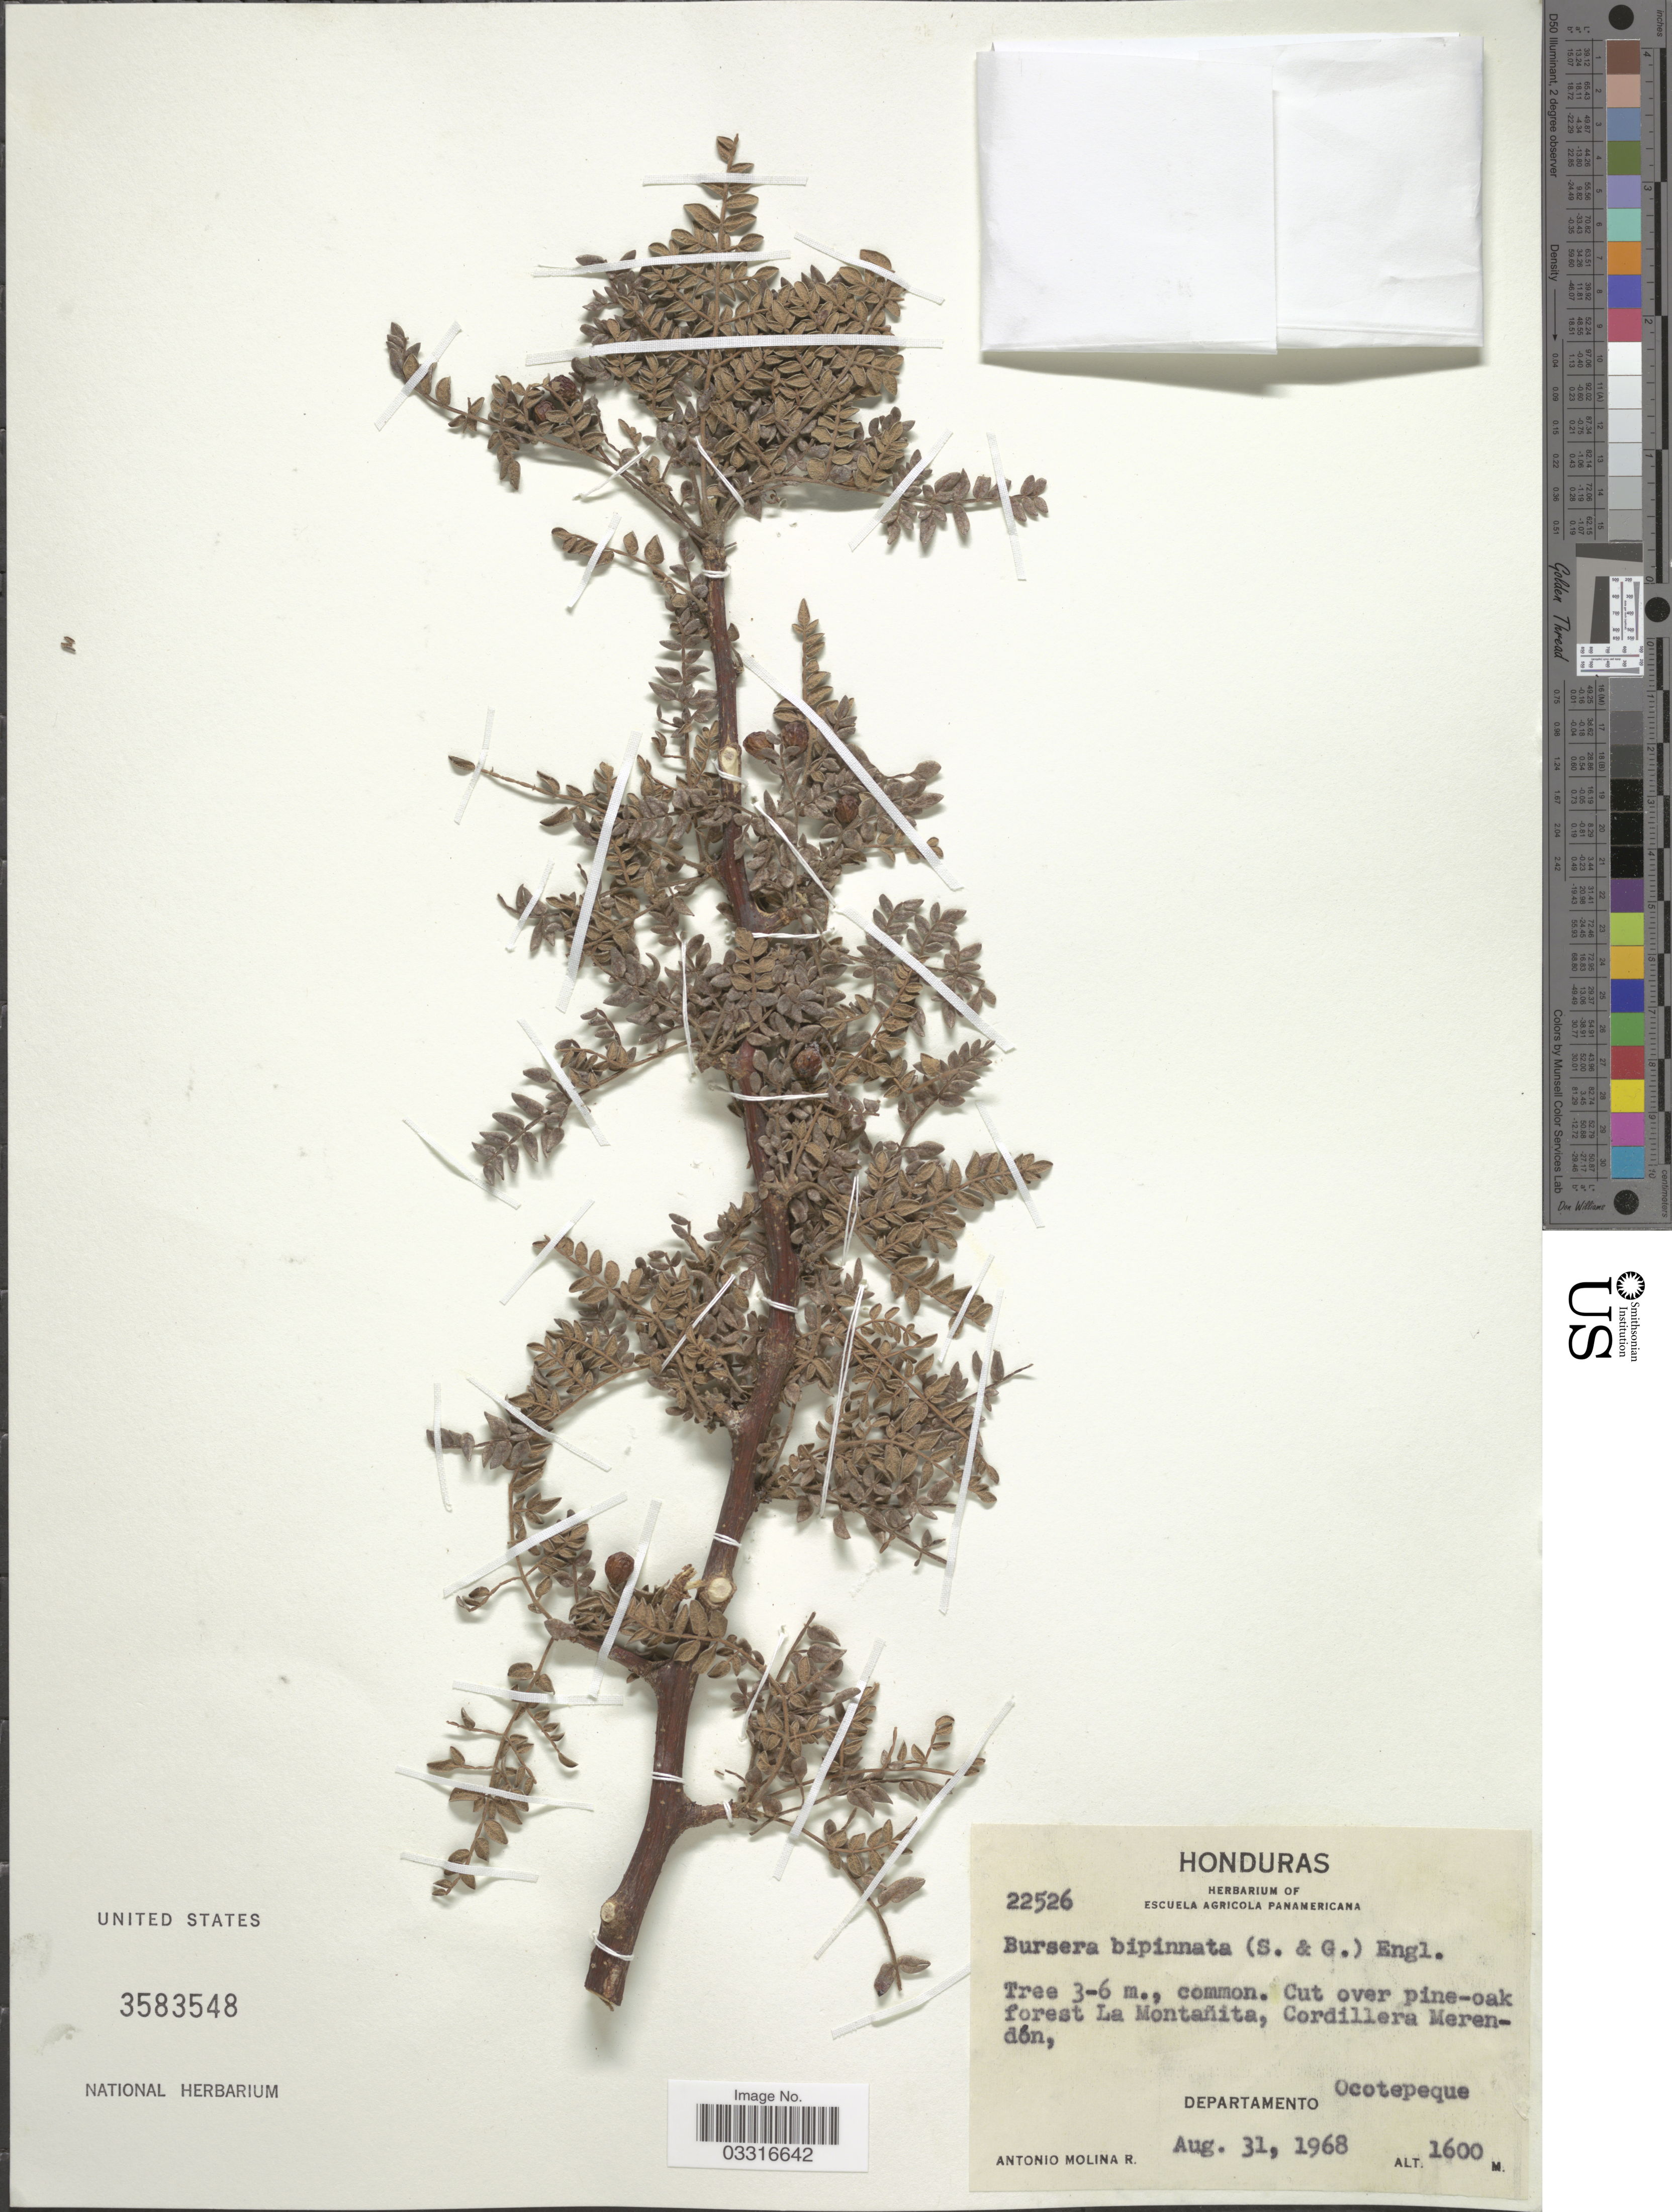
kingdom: Plantae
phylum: Tracheophyta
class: Magnoliopsida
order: Sapindales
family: Burseraceae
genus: Bursera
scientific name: Bursera bipinnata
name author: Engl.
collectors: A. Molina R.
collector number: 22526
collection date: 1968-08-31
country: Honduras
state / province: Ocotepeque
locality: Cut over pine-oak forest La Montañita, Cordillera Merendón, Departamento Ocotepeque.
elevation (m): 1600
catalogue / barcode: US 3583548